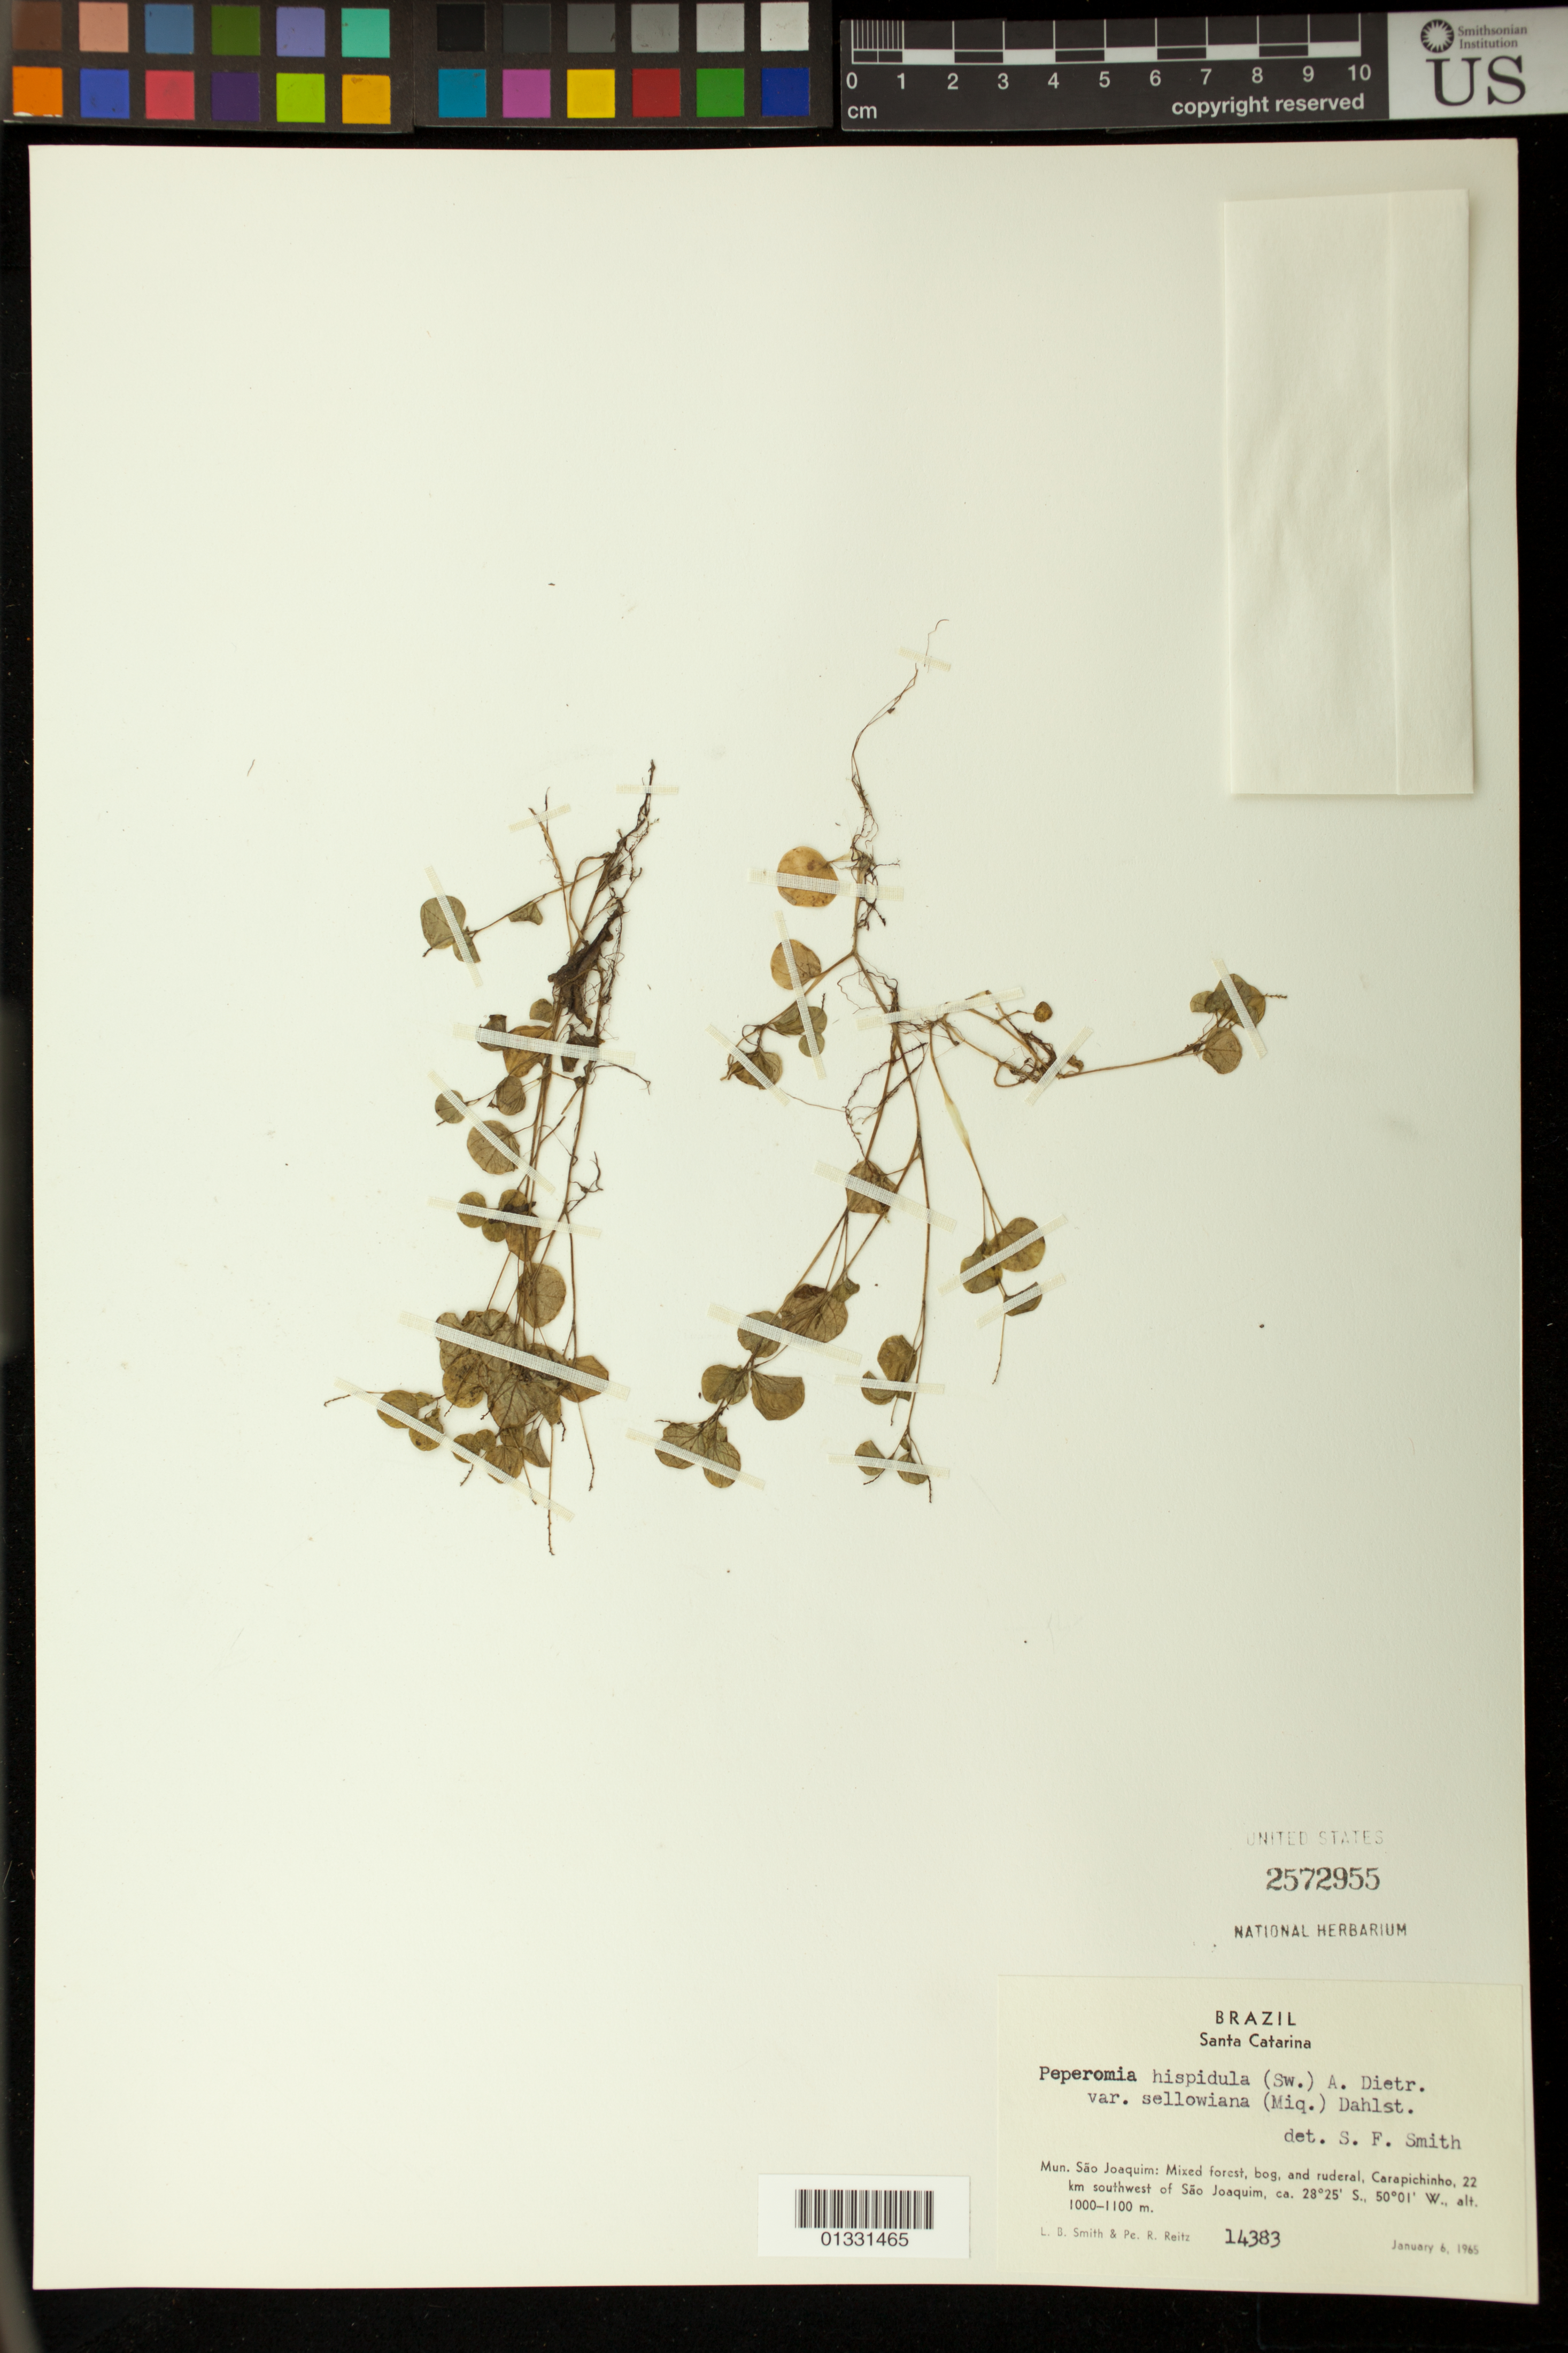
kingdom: Plantae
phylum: Tracheophyta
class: Magnoliopsida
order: Piperales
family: Piperaceae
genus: Peperomia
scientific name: Peperomia hispidula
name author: (Sw.) A. Dietr.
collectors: L. Smith & R. Reitz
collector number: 14383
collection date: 1965-01-06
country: Brazil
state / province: Santa Catarina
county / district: São Joaquim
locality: Carapichinho, 22km southwest of São Joaquim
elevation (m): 1000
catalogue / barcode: US 2572955